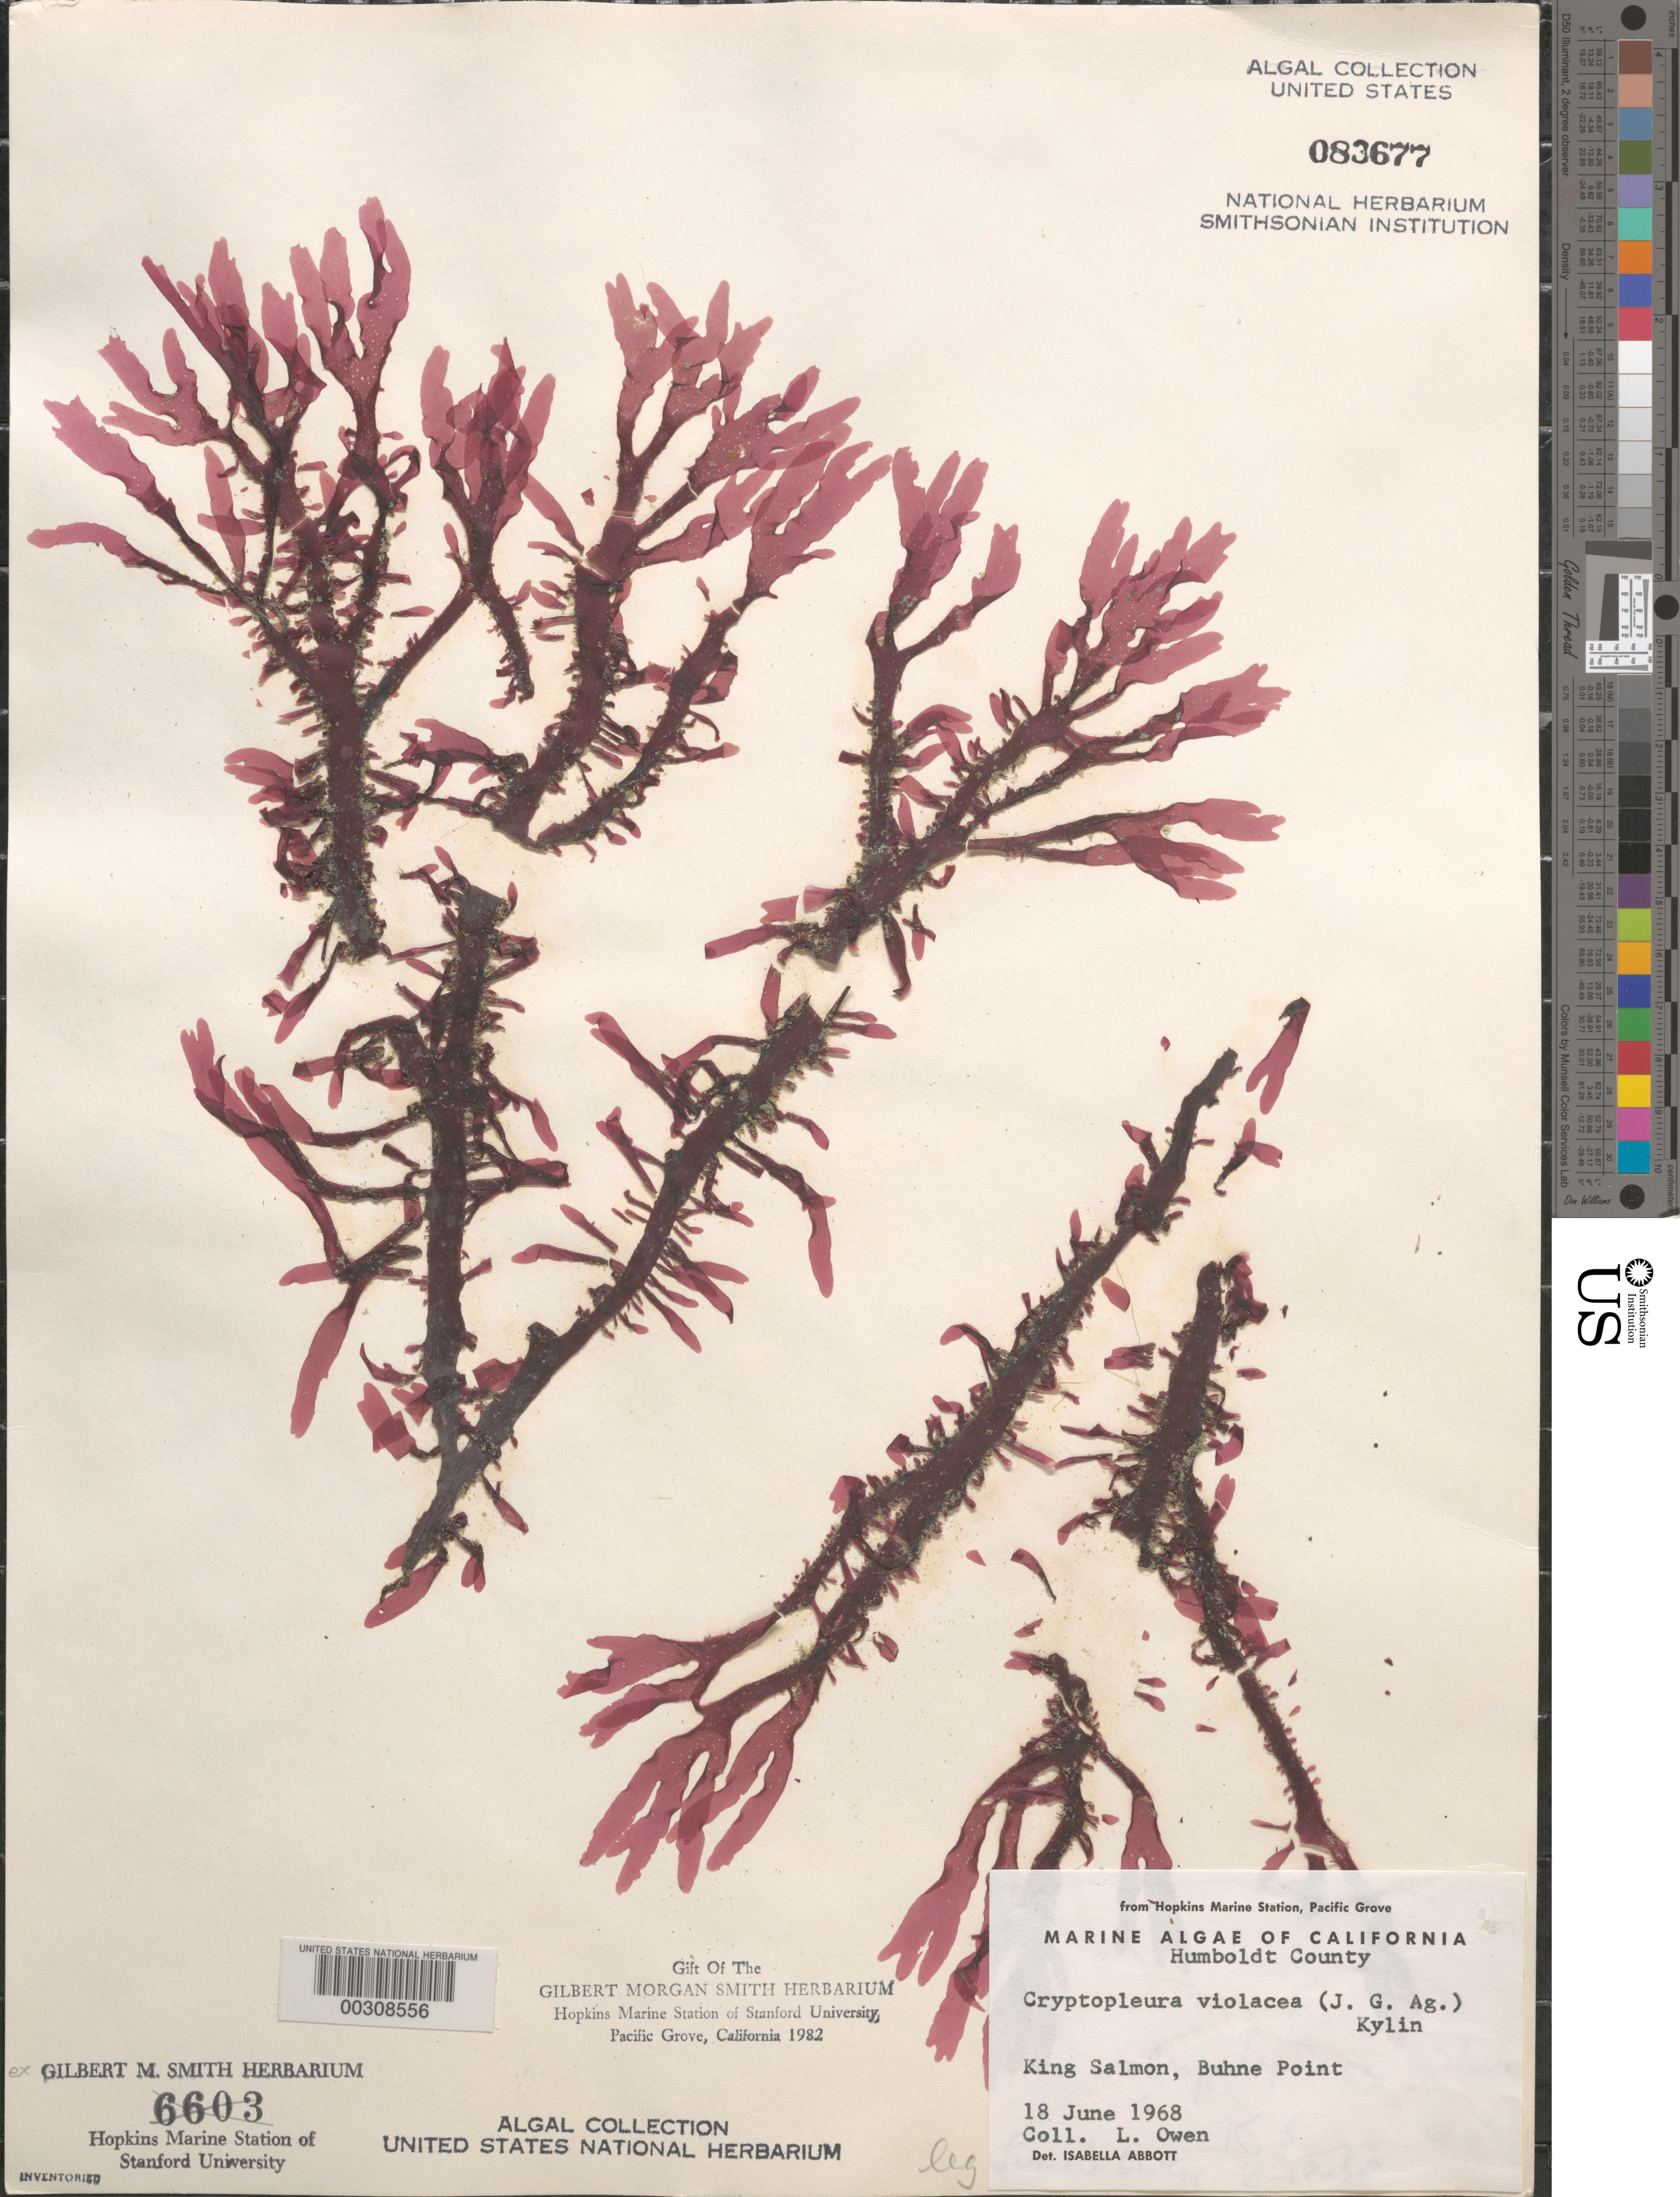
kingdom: Plantae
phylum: Rhodophyta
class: Florideophyceae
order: Ceramiales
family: Delesseriaceae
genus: Cryptopleura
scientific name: Cryptopleura violacea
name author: (J. Ag.) Kylin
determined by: Abbott, Isabella A.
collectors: L. Owen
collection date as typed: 18 Jun 1968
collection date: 1968-06-18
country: United States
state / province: California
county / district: Humboldt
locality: King Salmon, Buhne Point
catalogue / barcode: US 83677